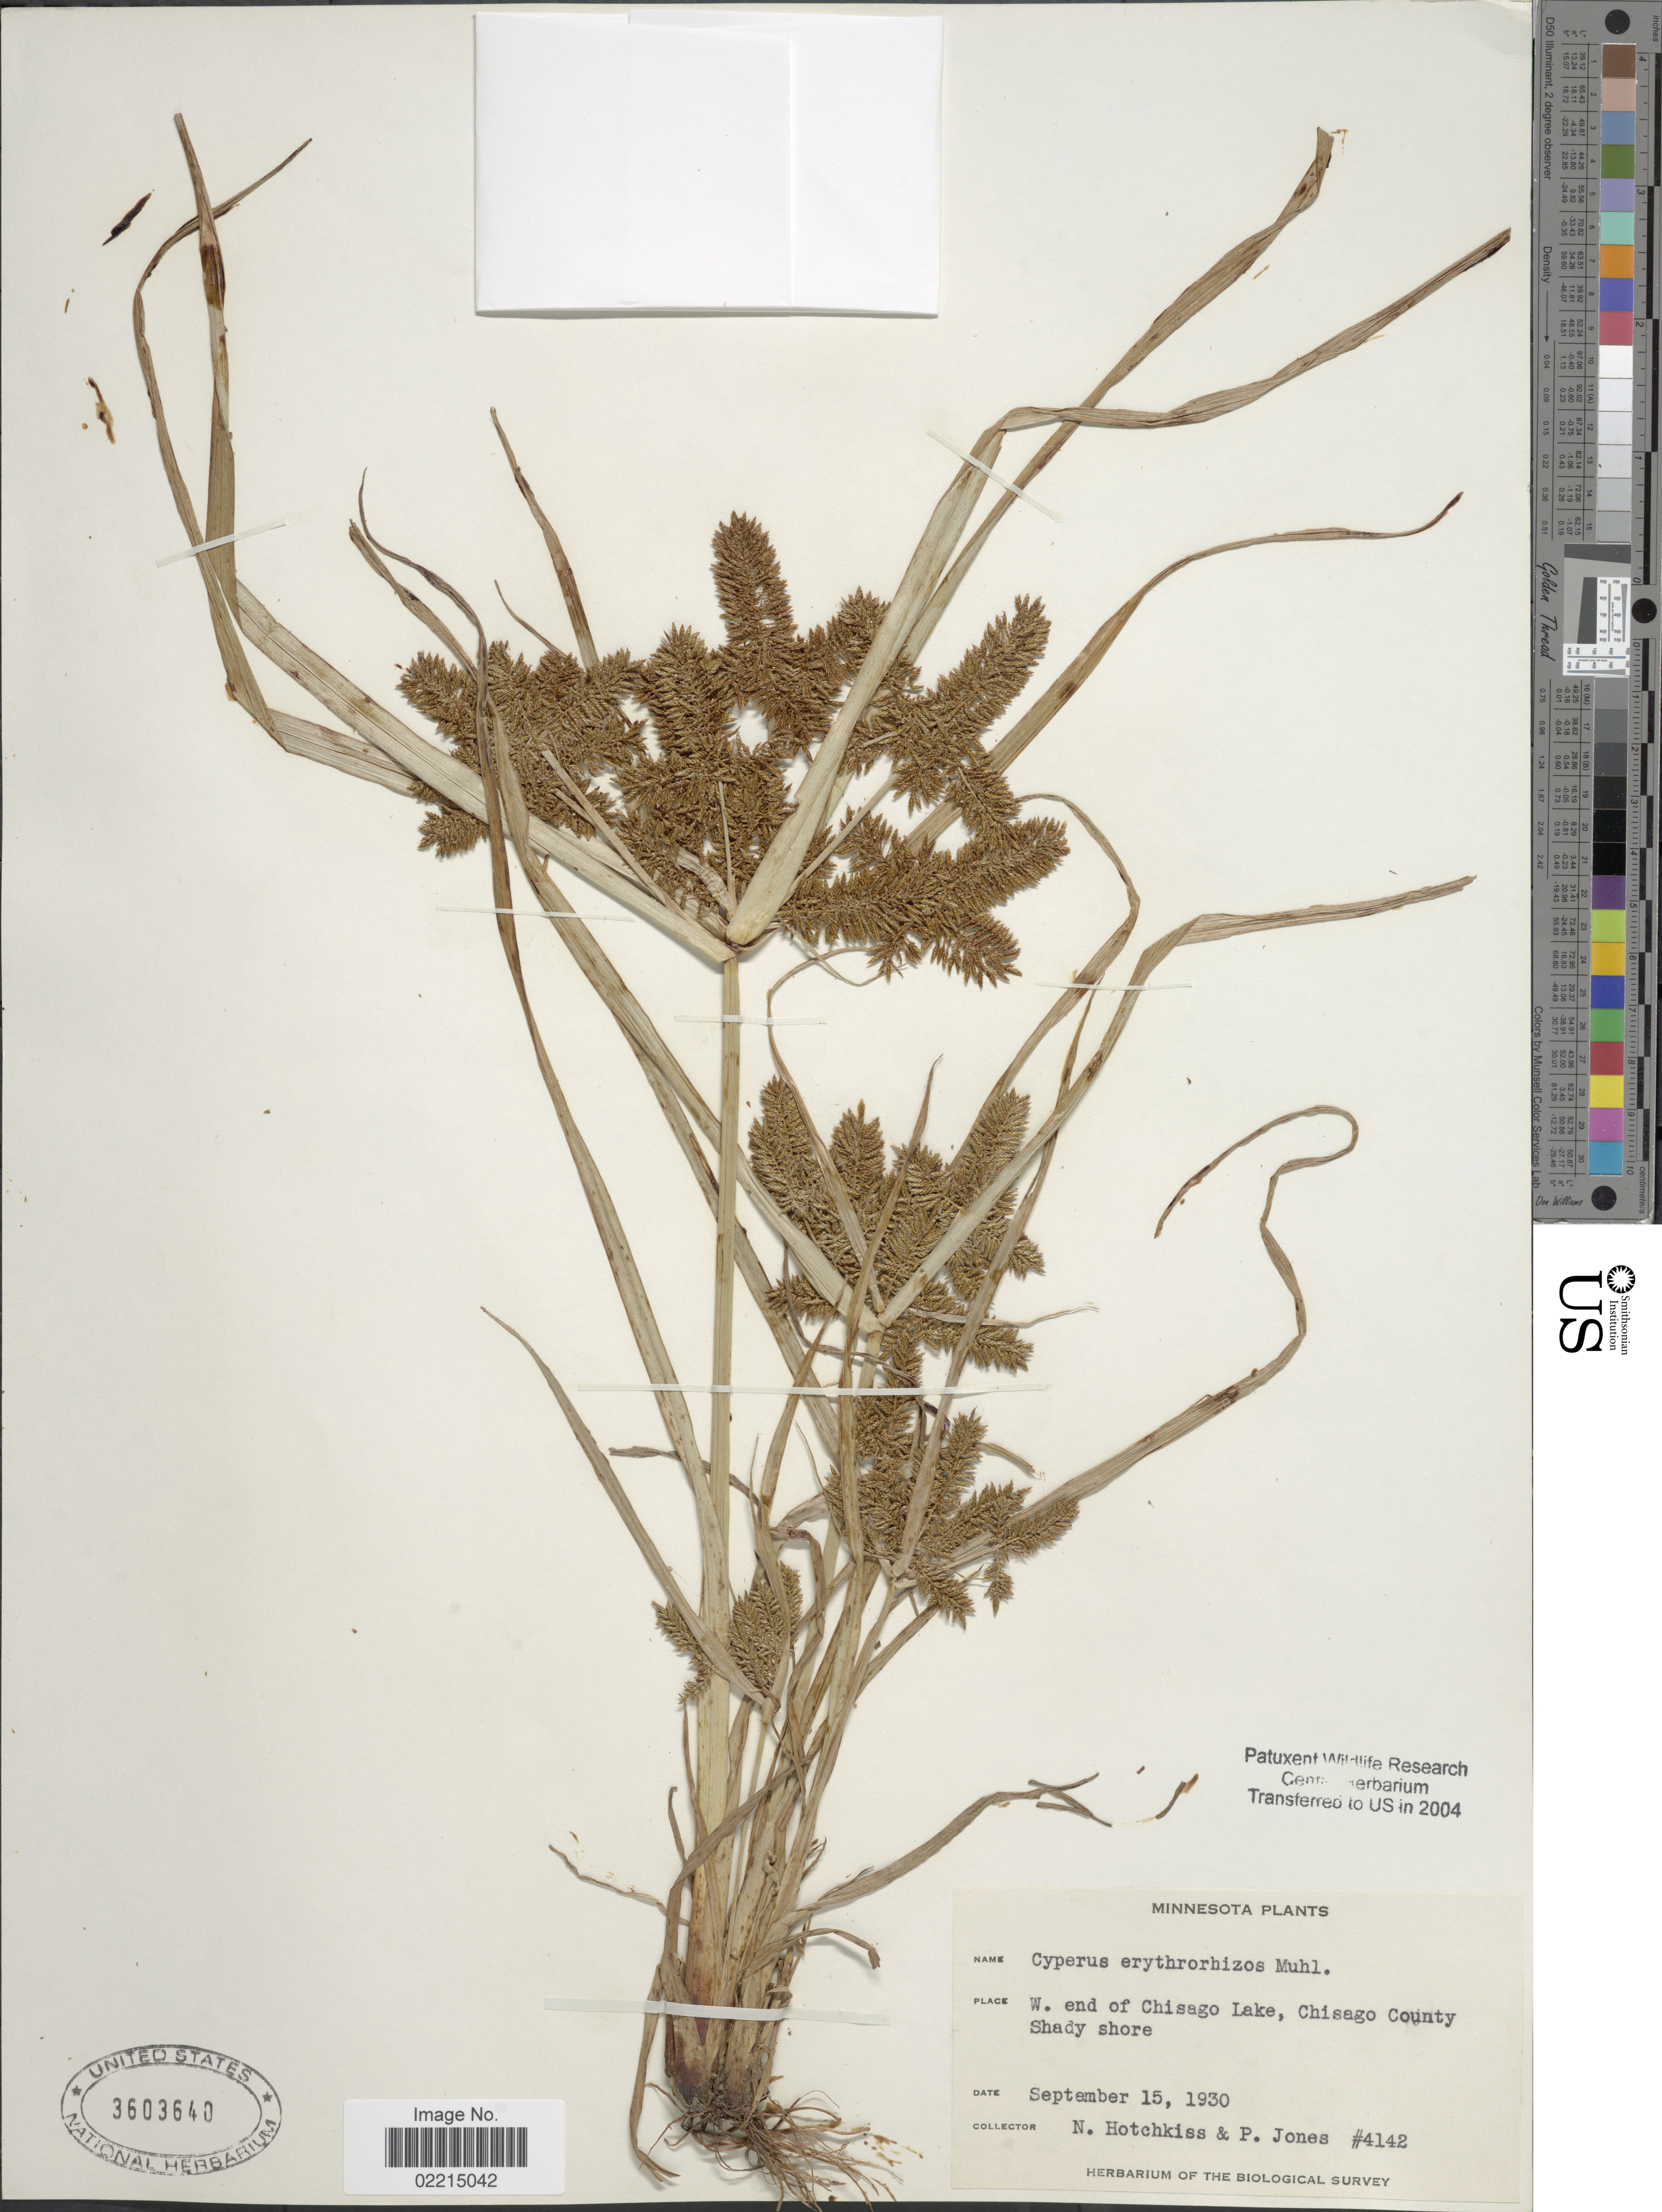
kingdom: Plantae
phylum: Tracheophyta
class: Liliopsida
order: Poales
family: Cyperaceae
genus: Cyperus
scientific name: Cyperus erythrorhizos Muhl.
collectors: N. Hotchkiss & P. Jones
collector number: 4142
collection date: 1930-09-15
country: United States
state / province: Minnesota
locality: W. end of Chisago Lake, Chisago County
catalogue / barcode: US 3603640